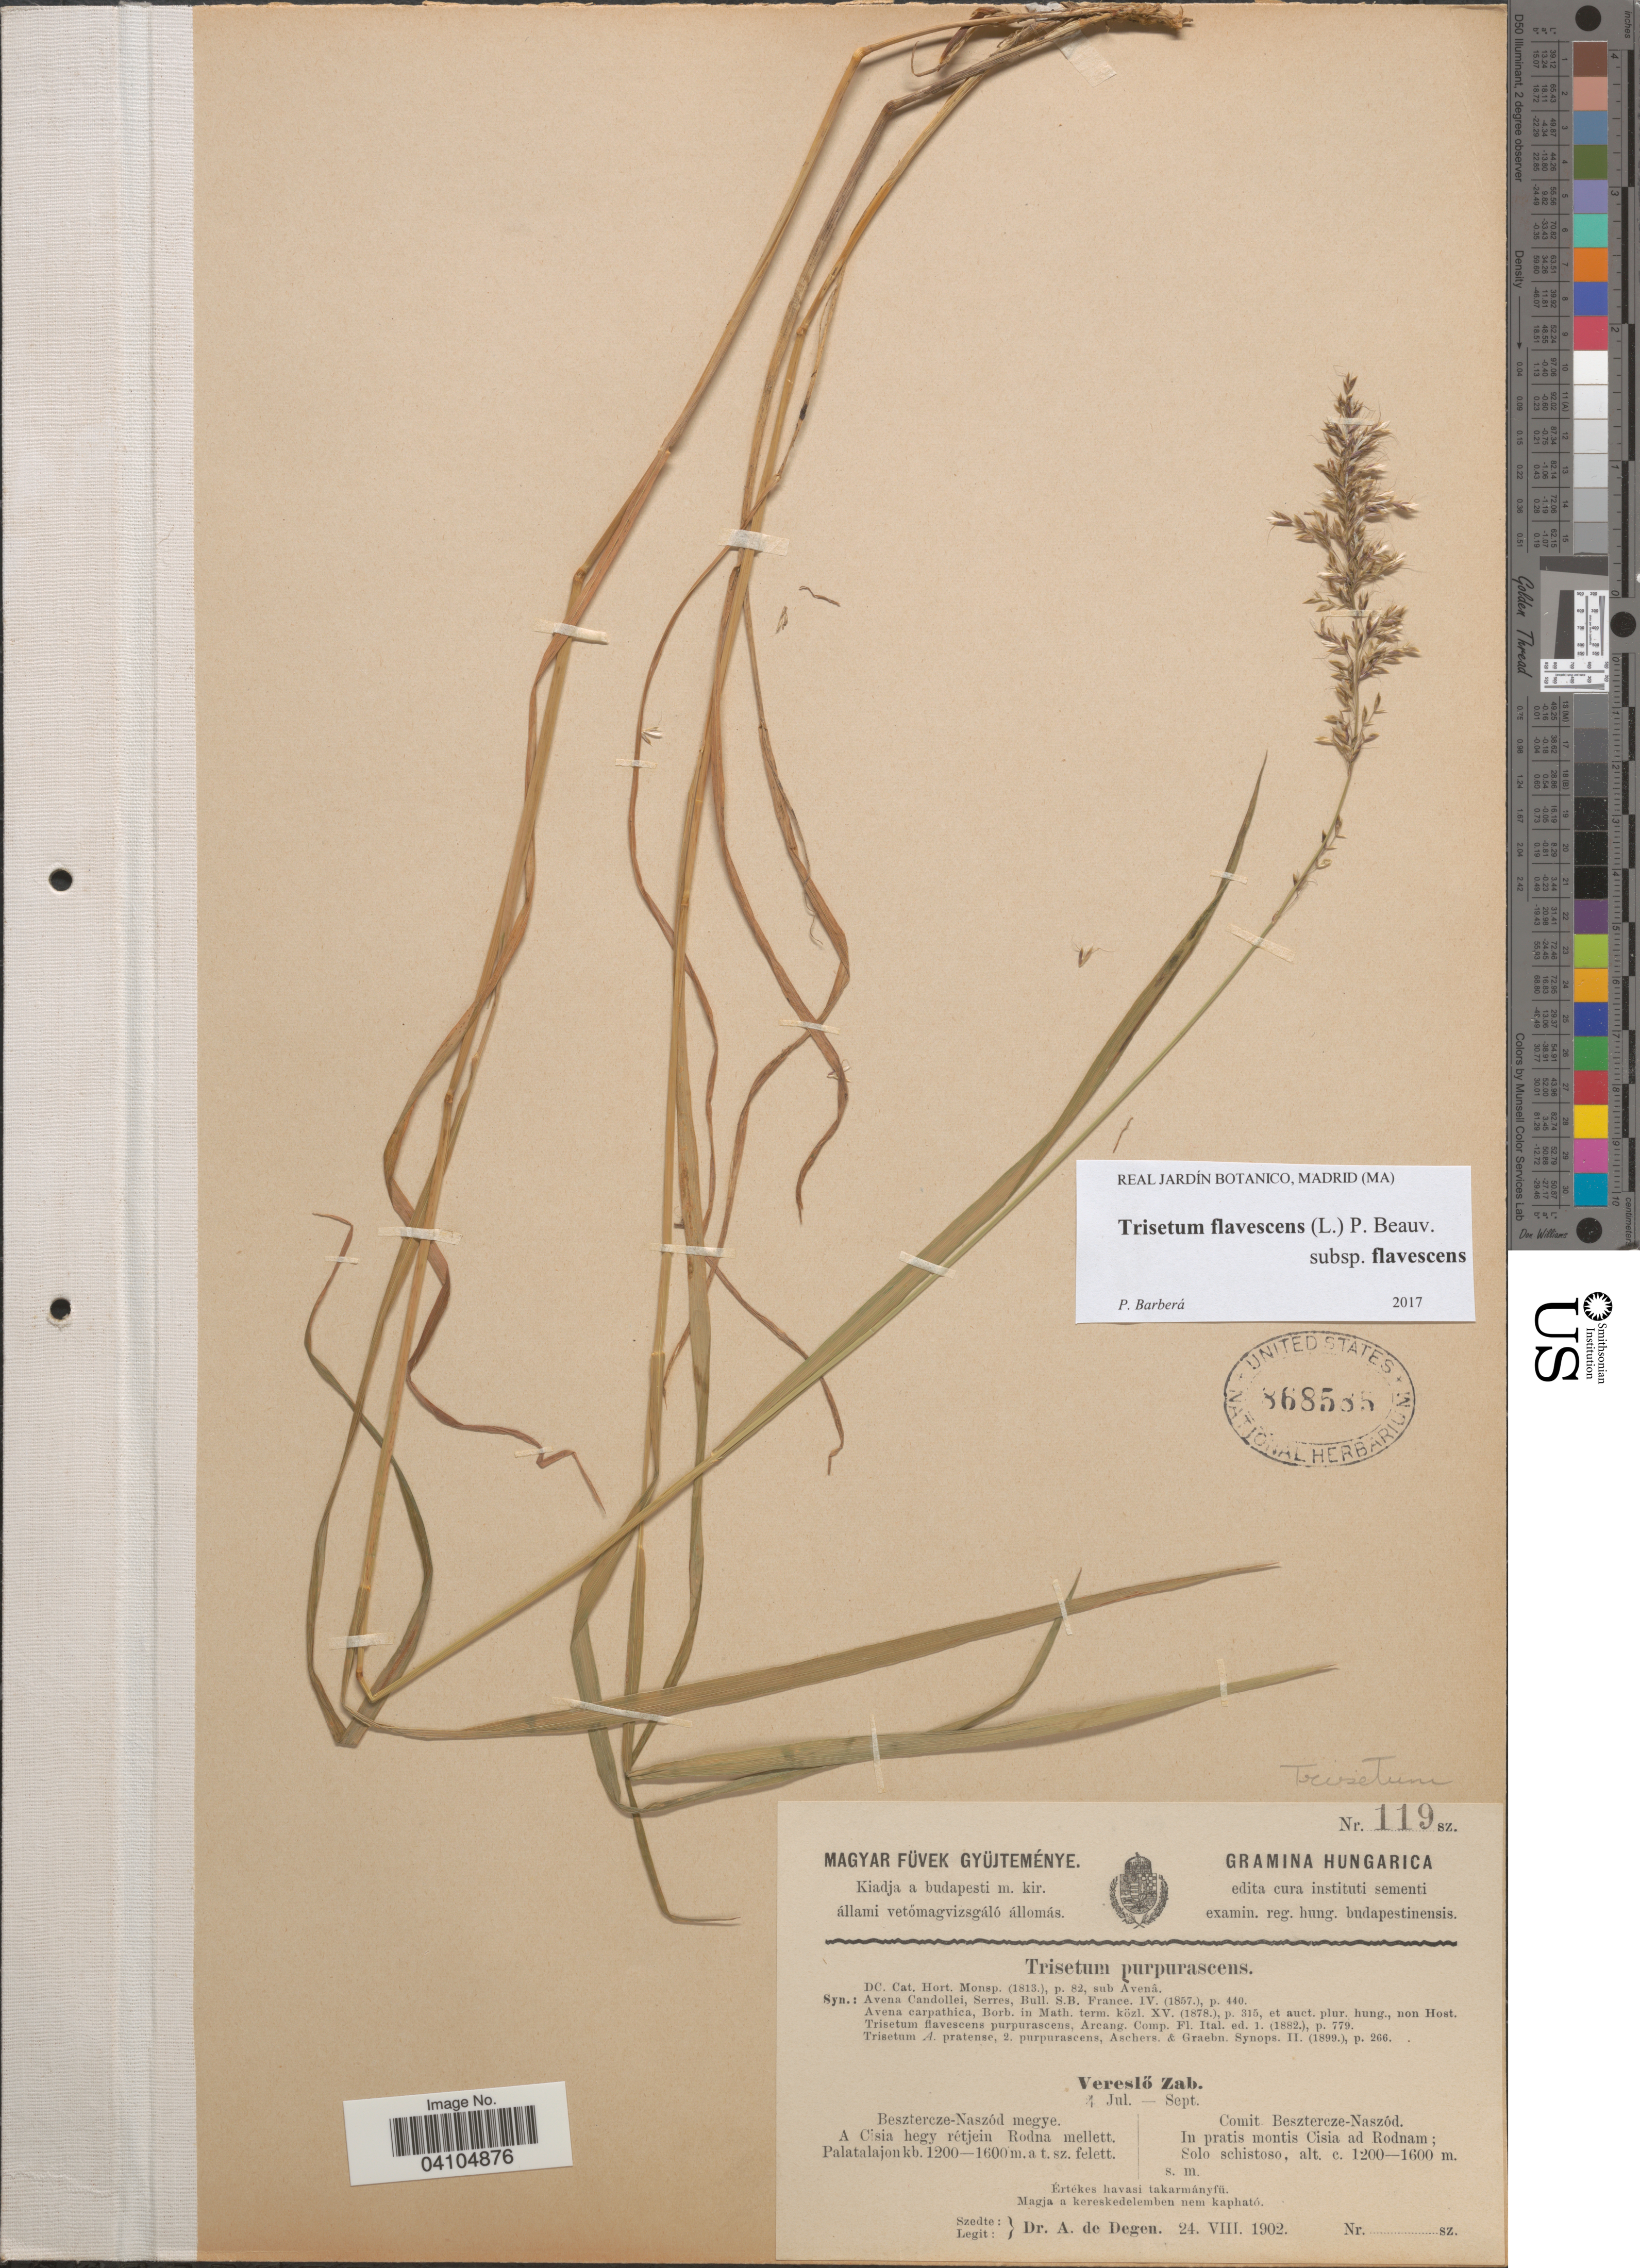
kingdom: Plantae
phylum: Tracheophyta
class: Liliopsida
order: Poales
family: Poaceae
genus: Trisetum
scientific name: Trisetum flavescens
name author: (L.) P. Beauv.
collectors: A. Degen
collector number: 119SZ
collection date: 1902-08-24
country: Hungary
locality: Hungarica. Vereslö Zab. Besztercze-Naszód megye. A Cisia hegy rétjein Rodna mellett. Palatalajonkb. Comit. Besztercze-Naszód. In pratis montis Cisia ad Rodnam.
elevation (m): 1200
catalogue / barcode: US 868585